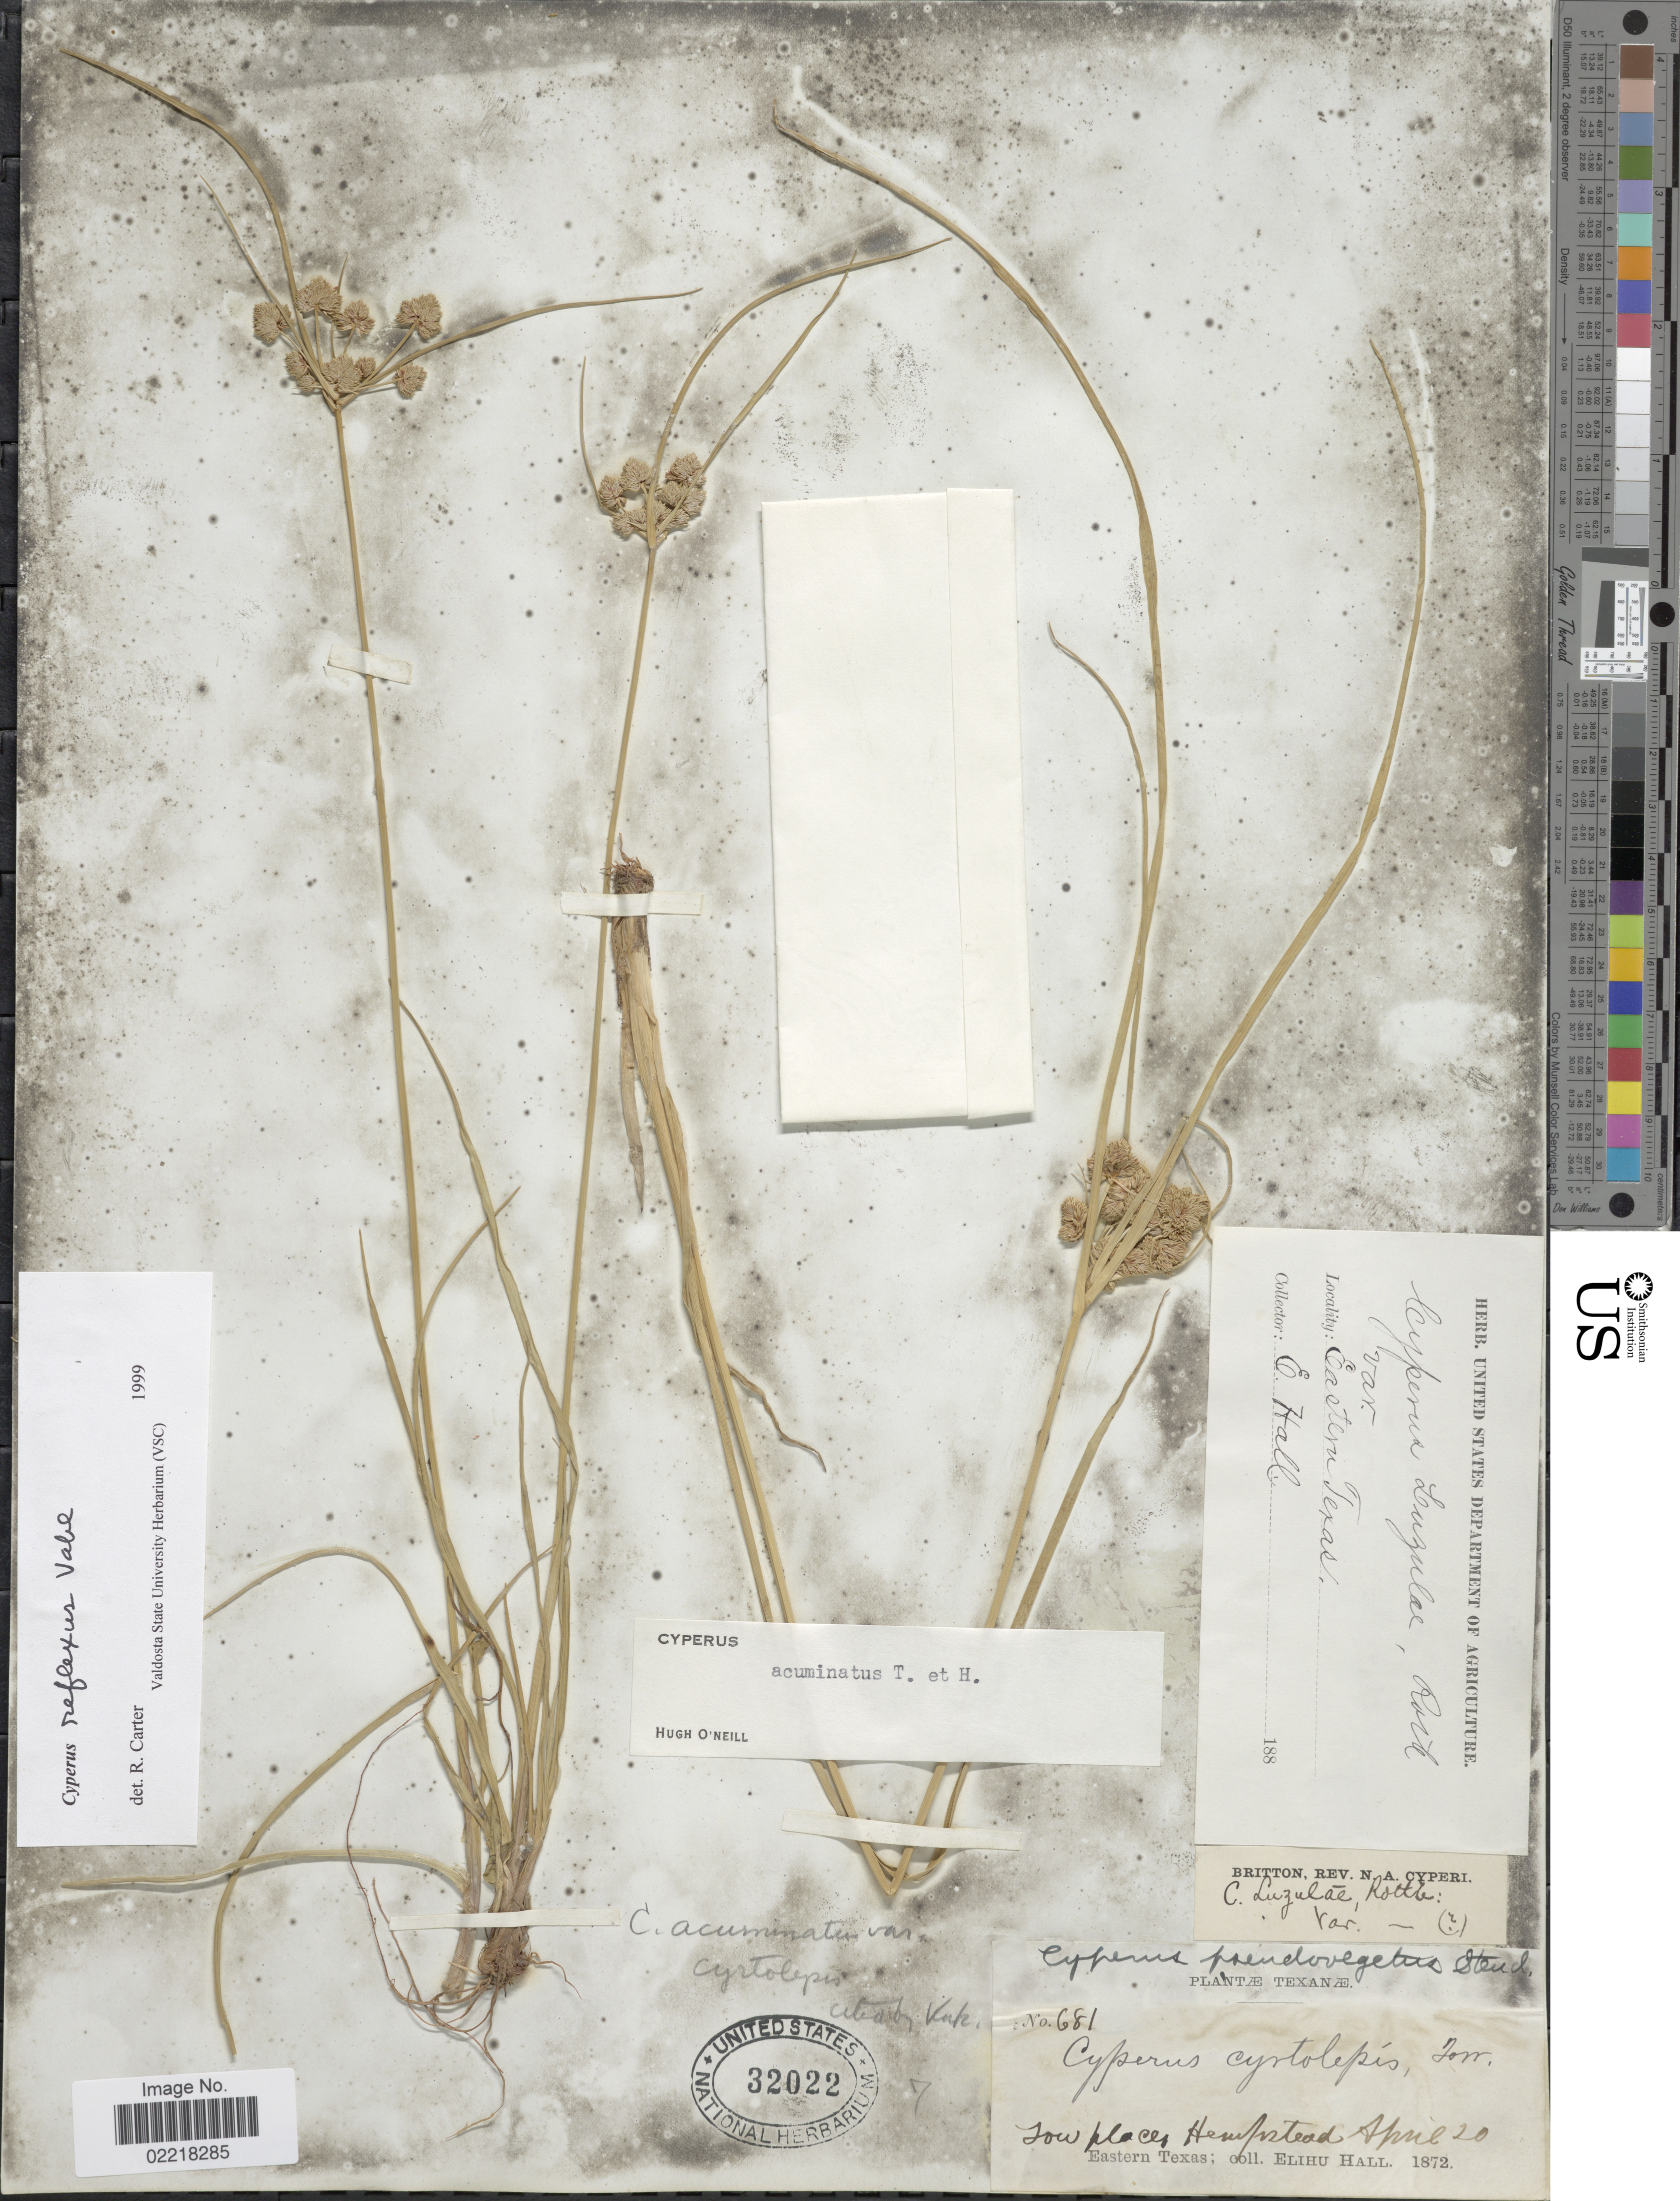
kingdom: Plantae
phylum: Tracheophyta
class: Liliopsida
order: Poales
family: Cyperaceae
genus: Cyperus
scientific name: Cyperus reflexus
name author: Vahl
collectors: E. Hall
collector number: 681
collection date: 1872-04-20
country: United States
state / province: Texas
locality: Hempstead, Eastern Texas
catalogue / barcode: US 32022